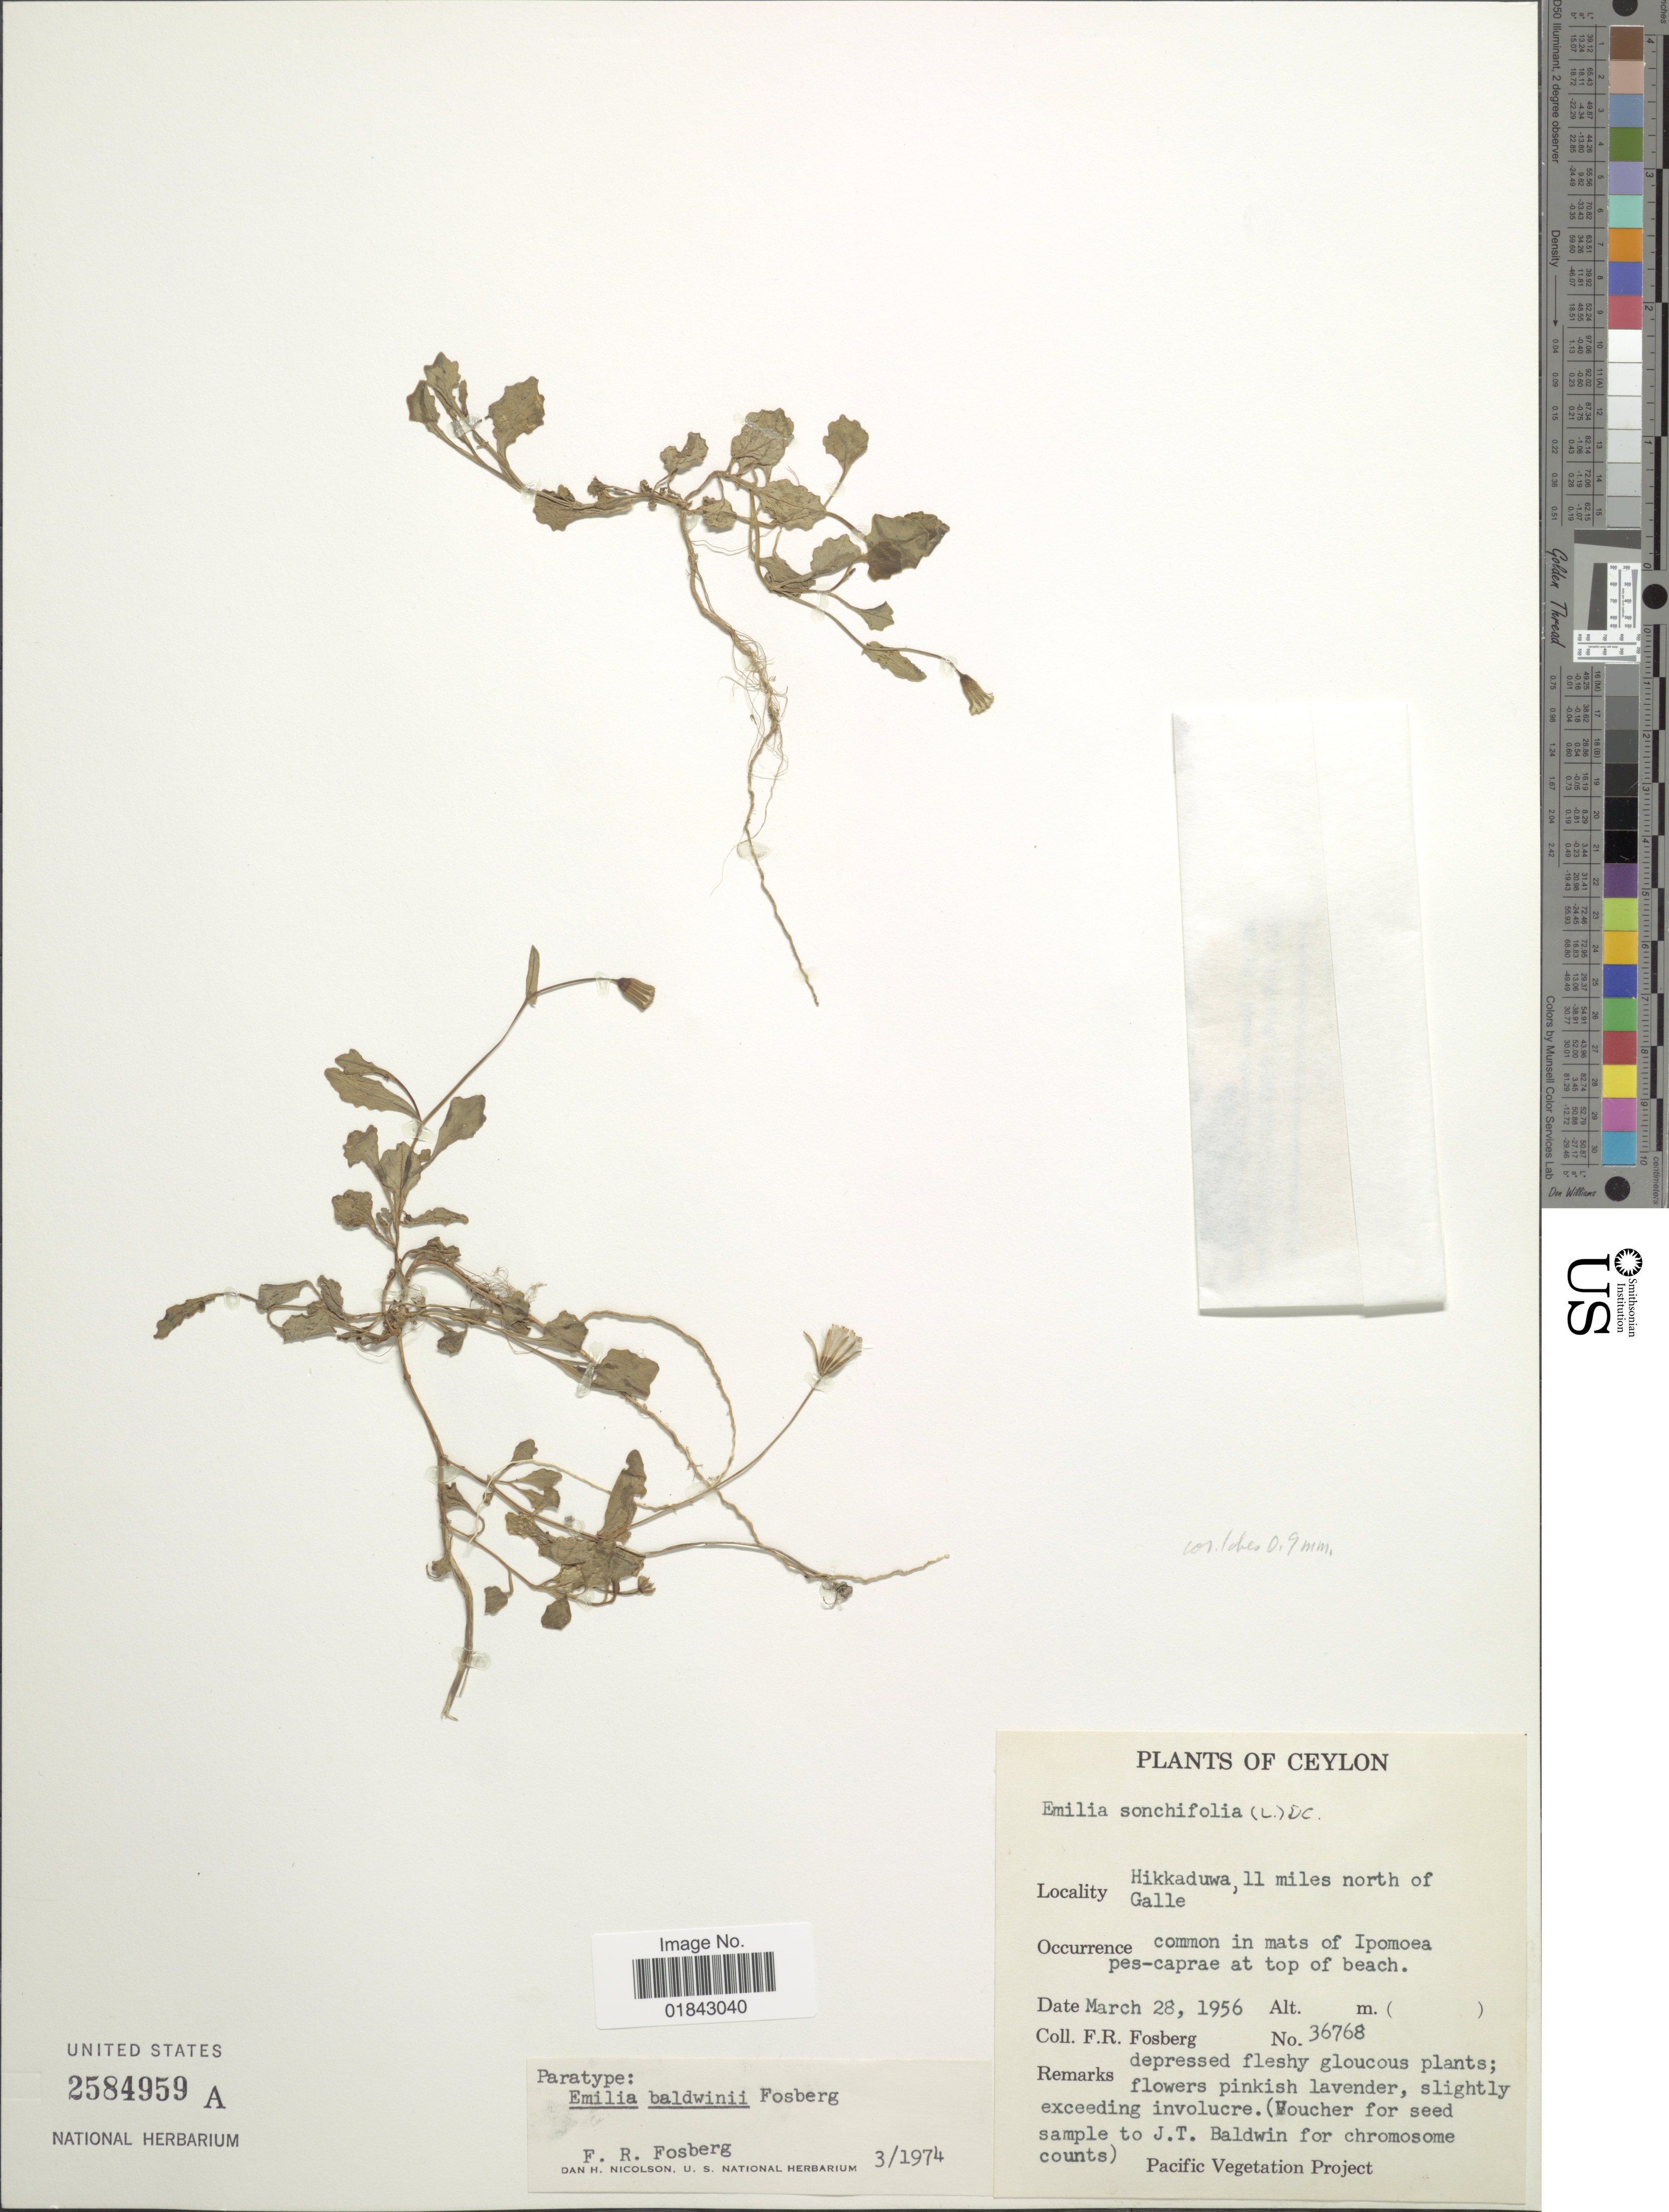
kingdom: Plantae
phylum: Tracheophyta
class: Magnoliopsida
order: Asterales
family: Asteraceae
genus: Emilia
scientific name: Emilia baldwinii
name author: Fosberg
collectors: F. R. Fosberg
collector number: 36768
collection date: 1956-03-28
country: Sri Lanka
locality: Ceylon, Hikkaduwa, 11 miles north of Galle, common in mats of Ipomoea pes-caprae at top of beach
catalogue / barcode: US 2584959A